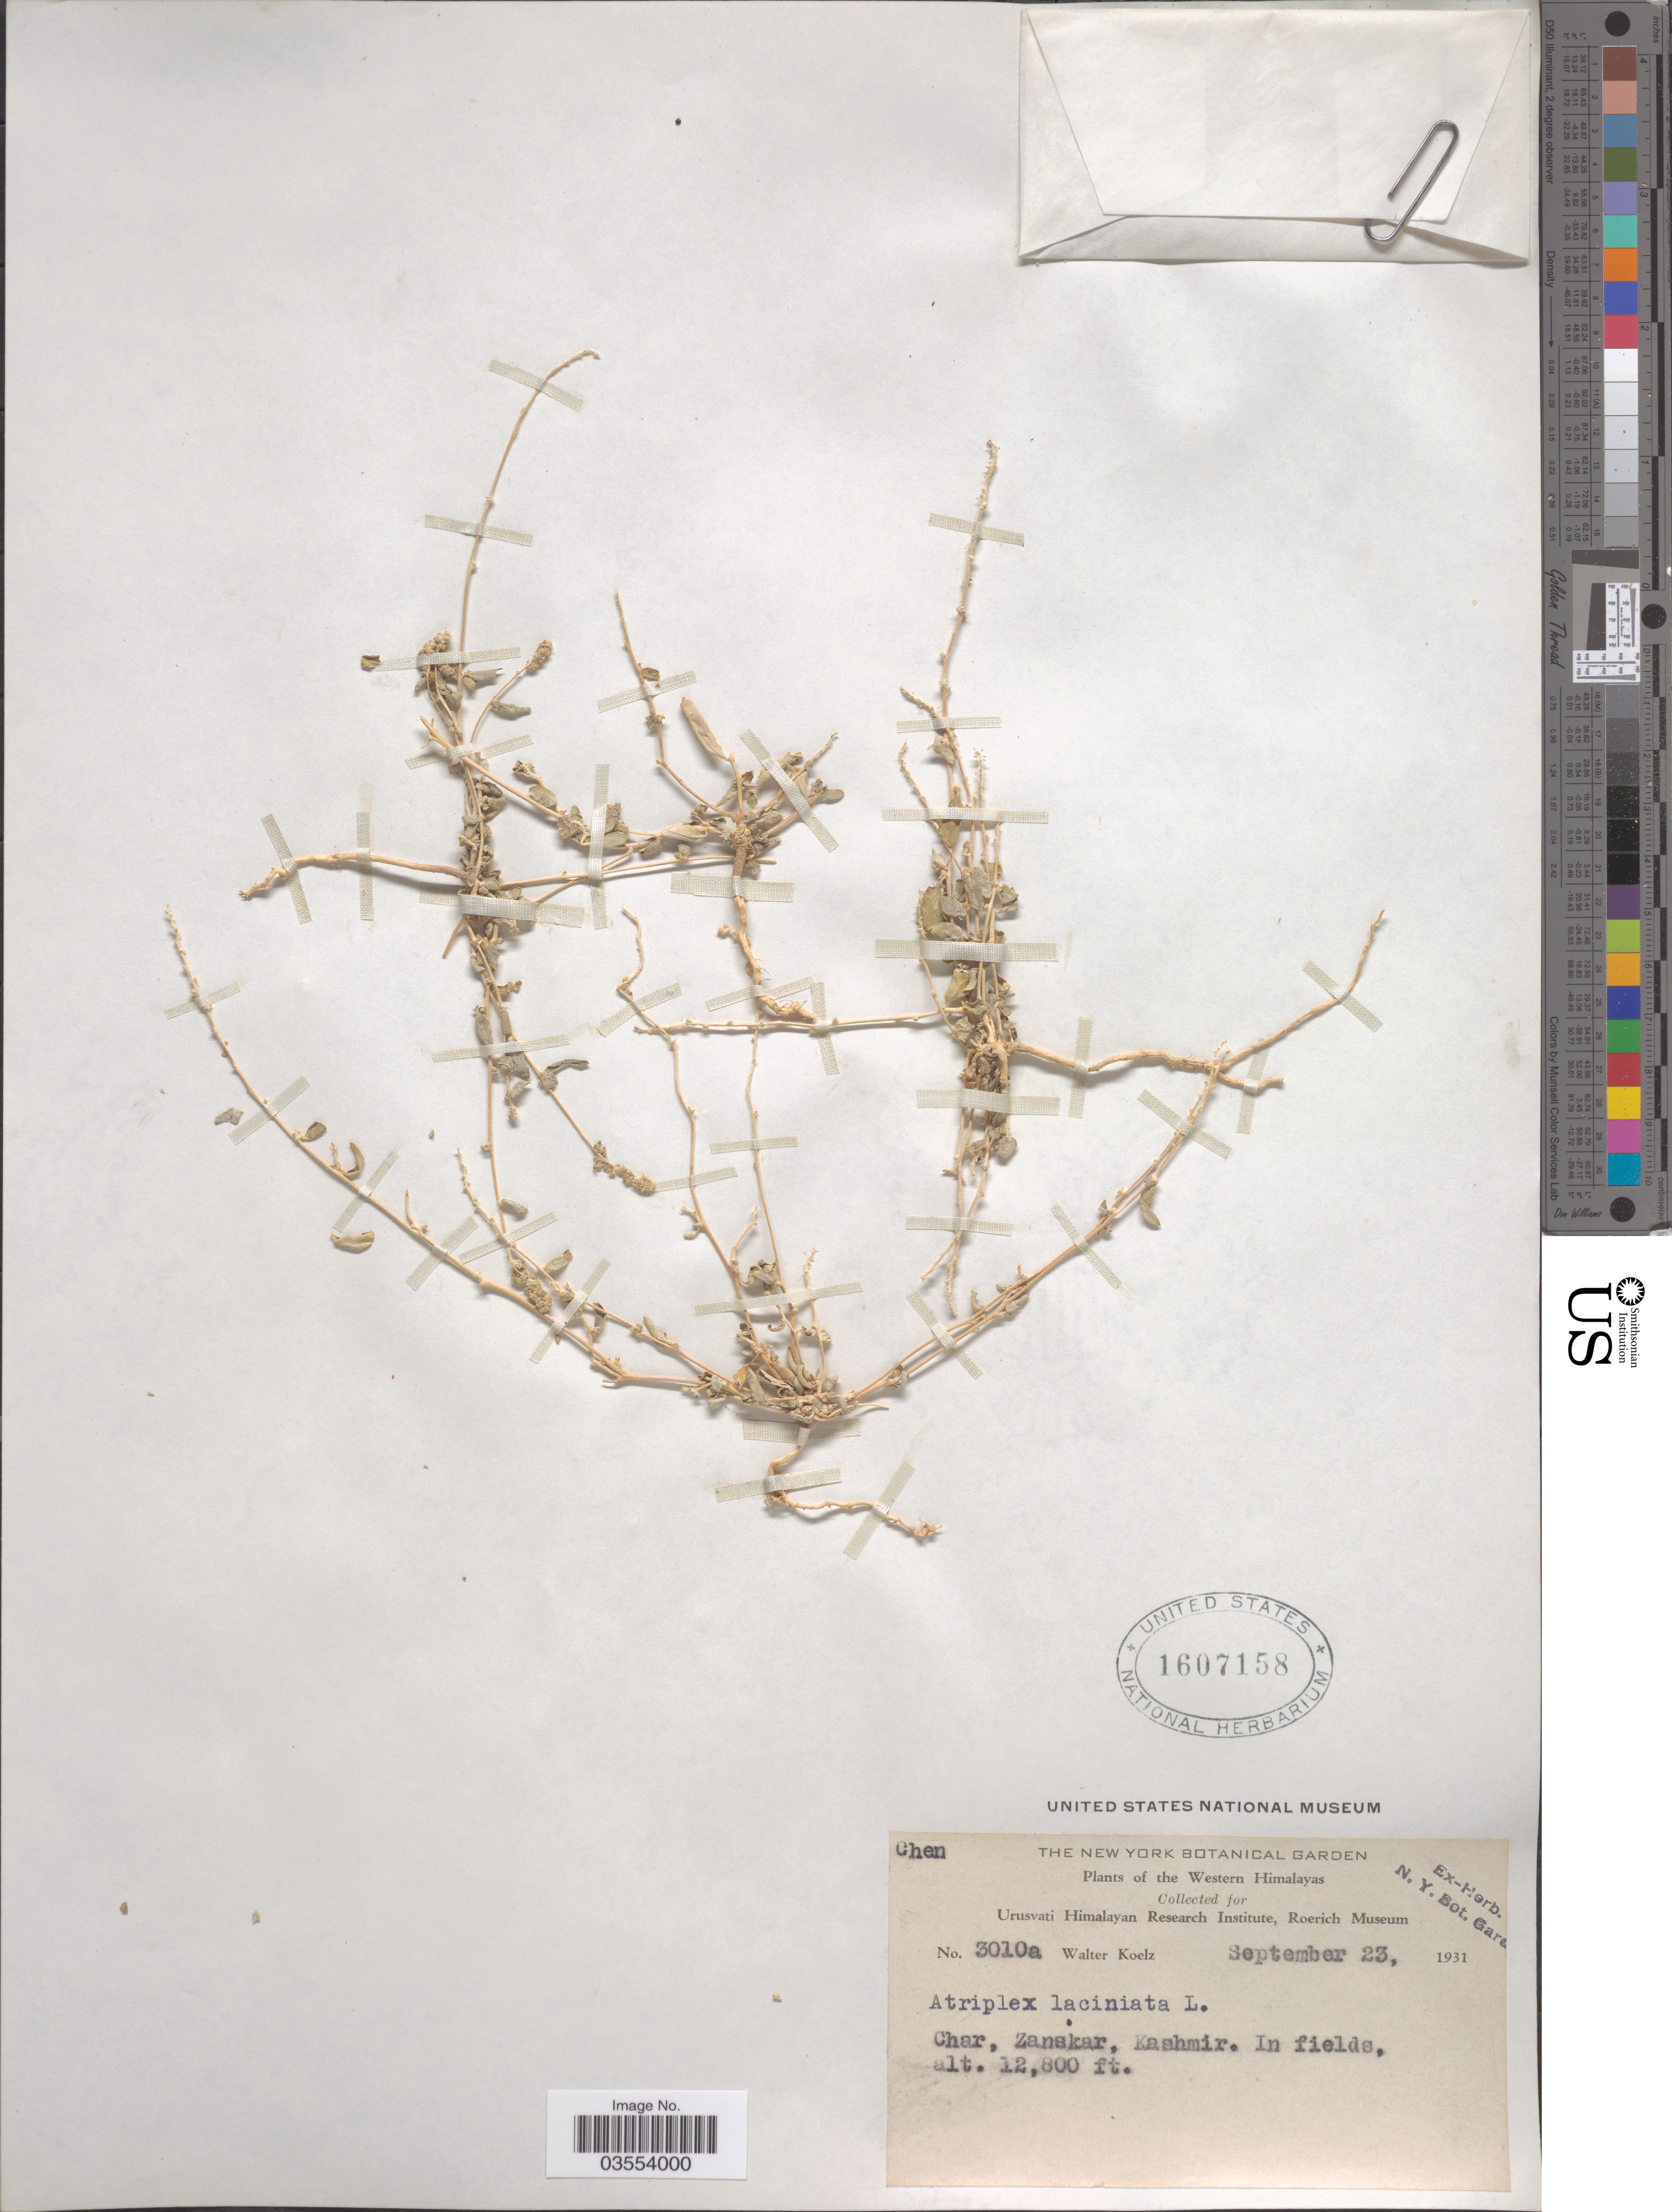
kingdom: Plantae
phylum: Tracheophyta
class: Magnoliopsida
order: Caryophyllales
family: Amaranthaceae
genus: Atriplex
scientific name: Atriplex laciniata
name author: L.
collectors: W. N. Koelz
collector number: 3010a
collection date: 1931-09-23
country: India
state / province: Jammu and Kashmir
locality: Western Himalayas. Char, Zanskar, Kashmir.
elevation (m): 3901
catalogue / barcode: US 1607158